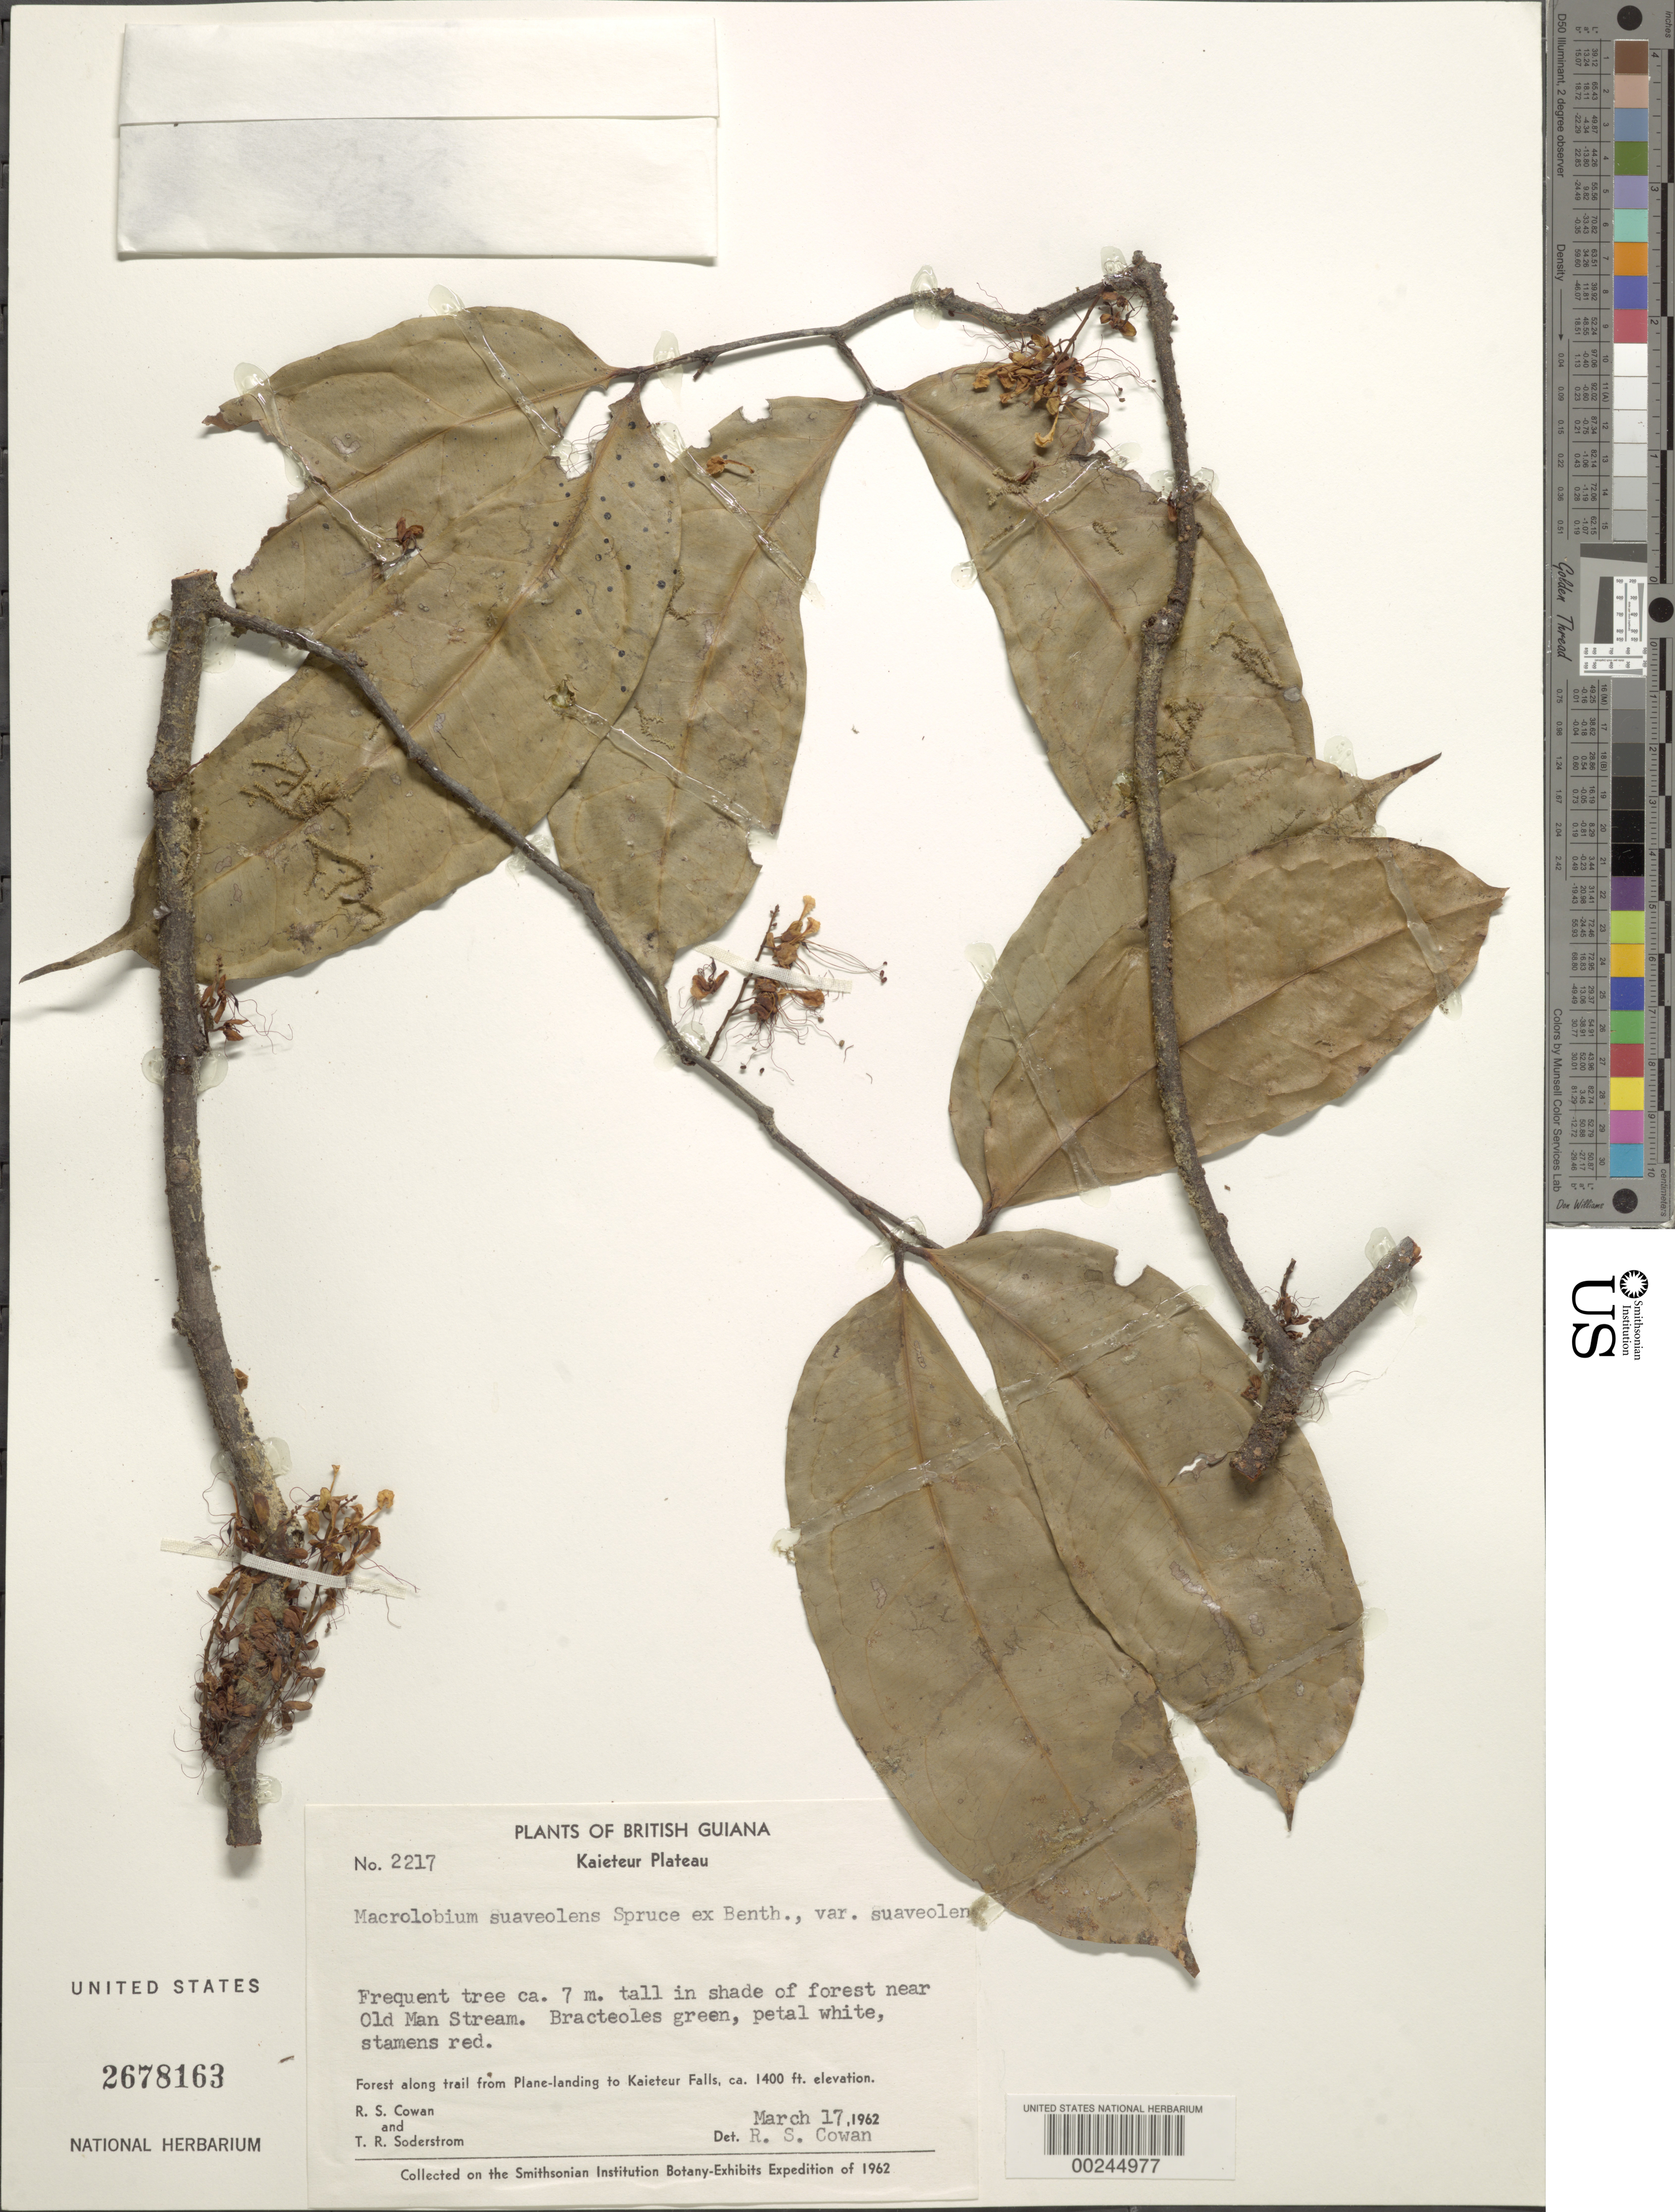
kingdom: Plantae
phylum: Tracheophyta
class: Magnoliopsida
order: Fabales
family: Fabaceae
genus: Macrolobium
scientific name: Macrolobium suaveolens var. suaveolens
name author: Benth.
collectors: R. S. Cowan & T. R. Soderstrom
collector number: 2217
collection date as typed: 17 Mar 1962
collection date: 1962-03-17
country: Guyana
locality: Near old man stream; along trail from plane-landing to kaieteur falls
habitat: In shade of forest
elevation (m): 427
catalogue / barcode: US 2678163